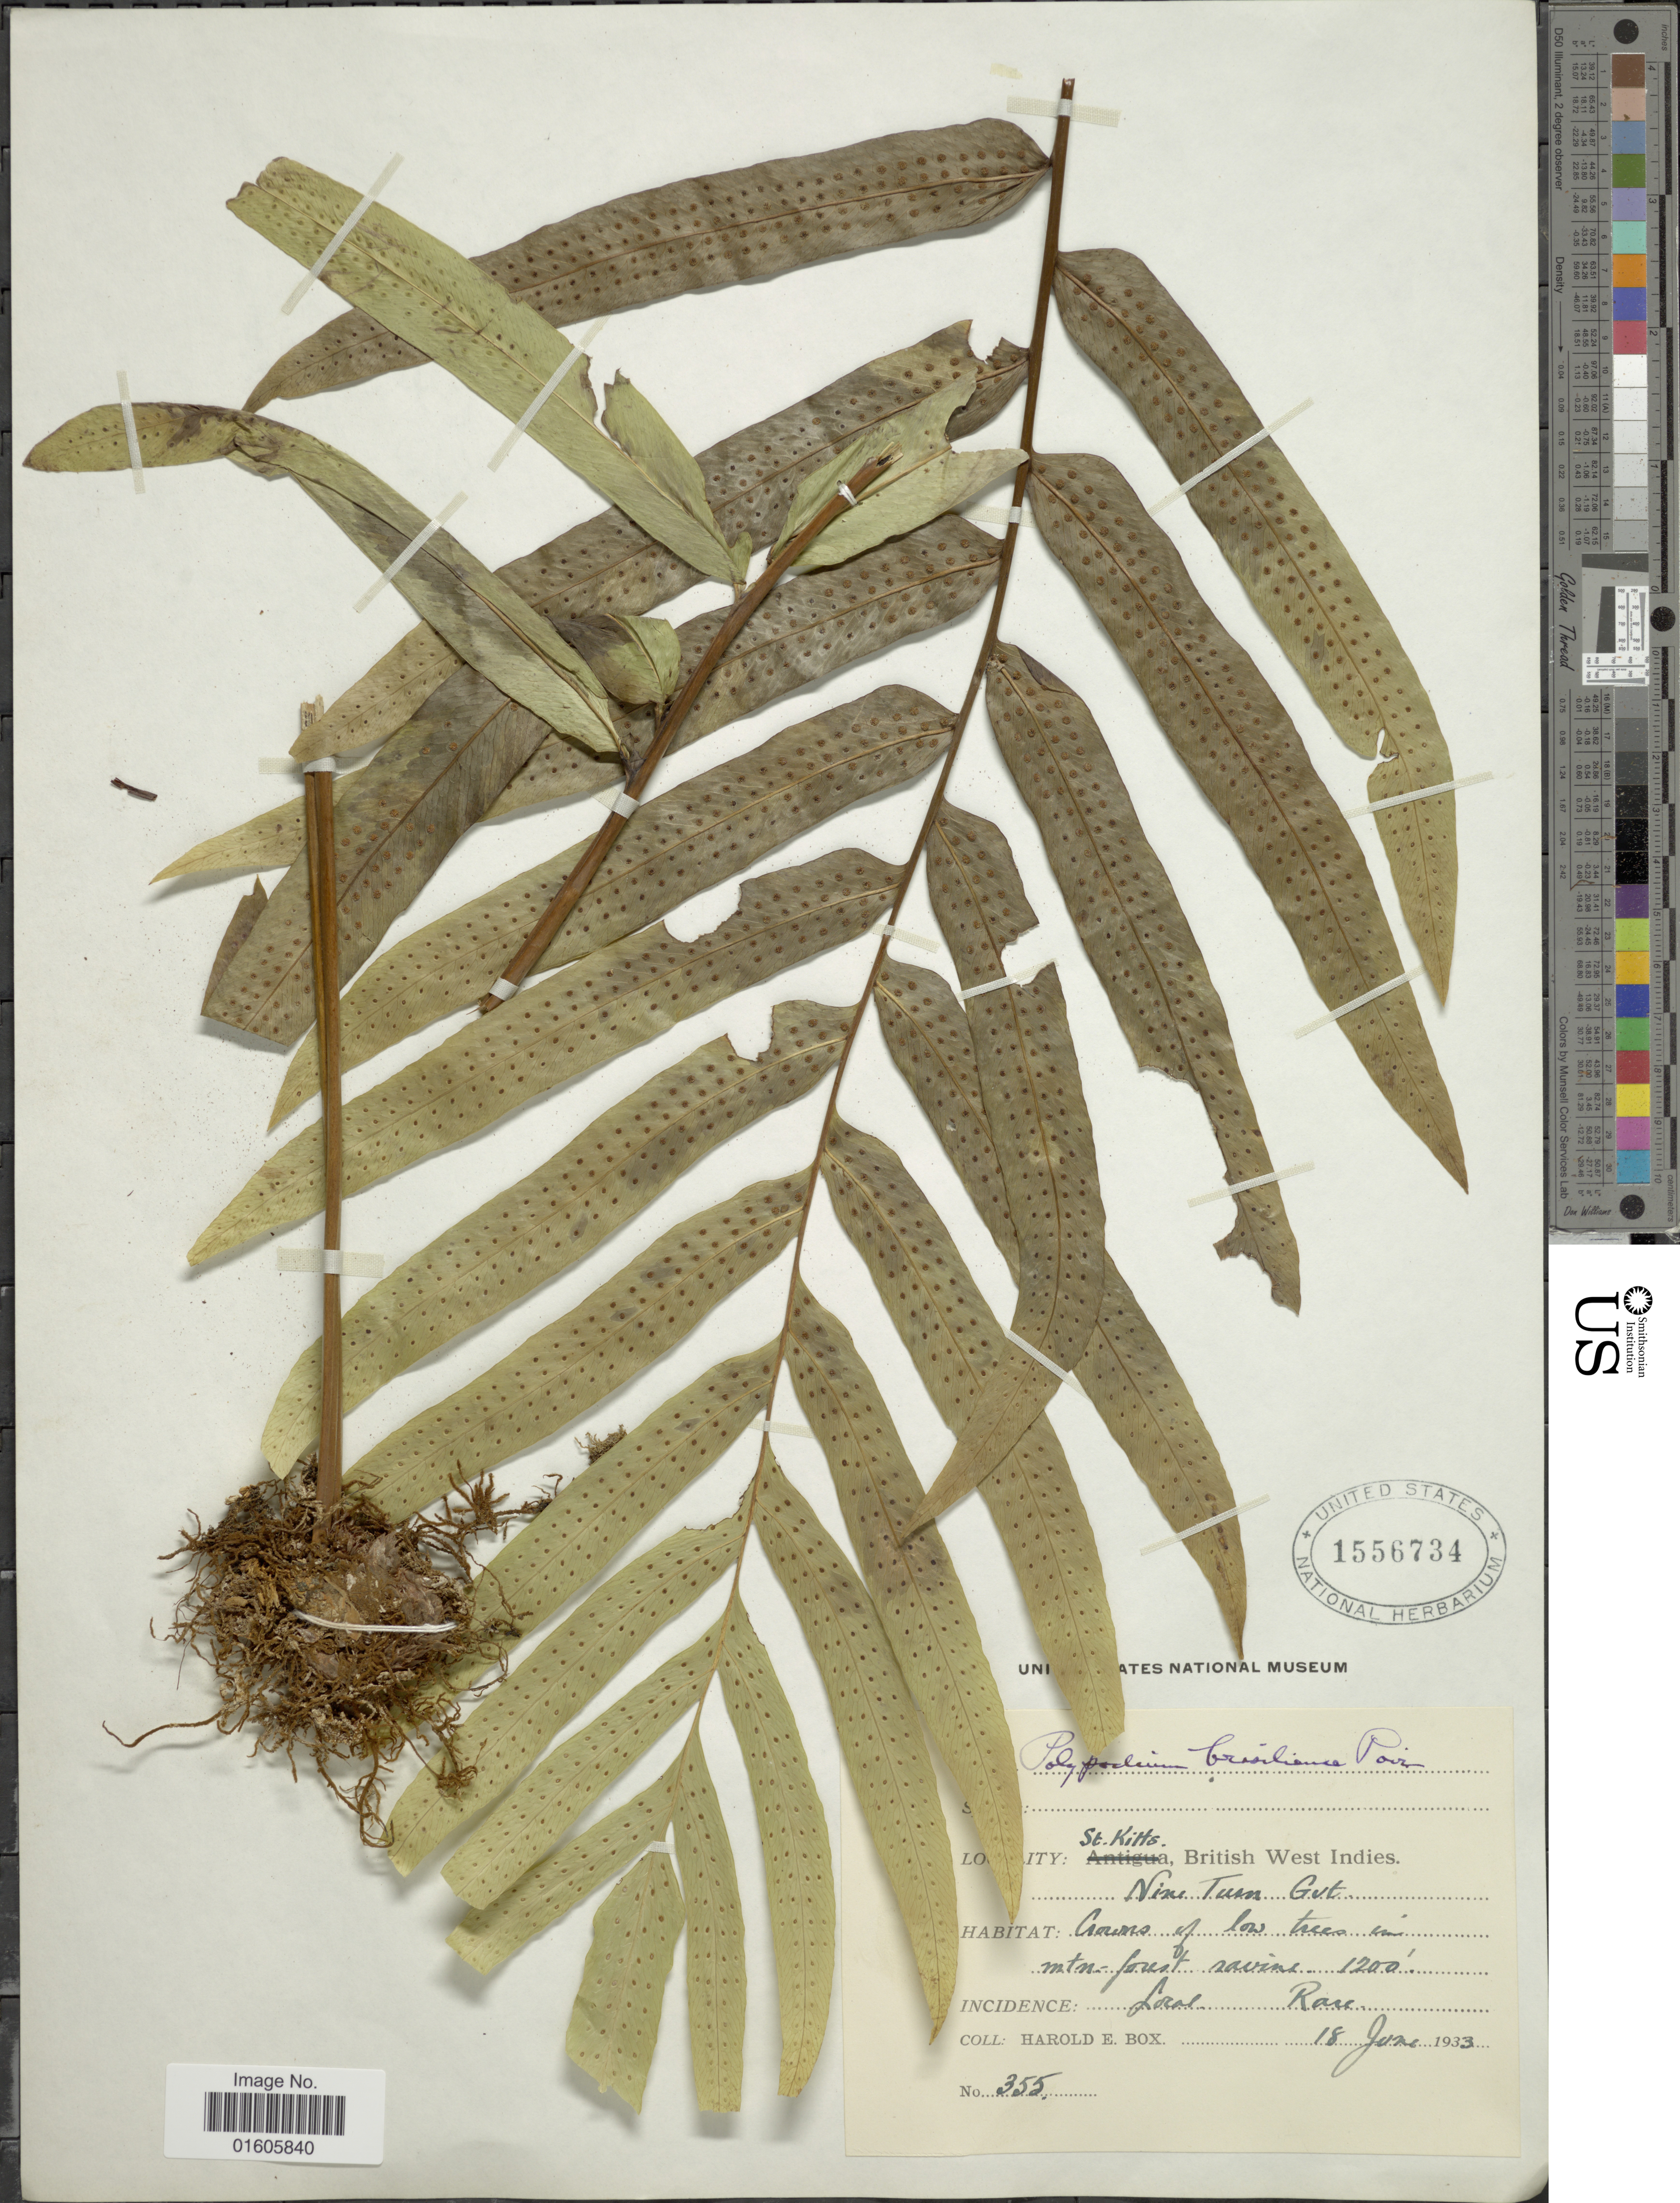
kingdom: Plantae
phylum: Tracheophyta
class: Polypodiopsida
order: Polypodiales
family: Polypodiaceae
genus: Serpocaulon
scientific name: Serpocaulon triseriale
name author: (Sw.) A.R. Sm.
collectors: H. E. Box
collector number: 355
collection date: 1933-06-18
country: St. Christopher-Nevis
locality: St. Kitts, British West Indies. Nine Tuan Gvt. [interpreted]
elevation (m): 366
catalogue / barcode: US 1556734